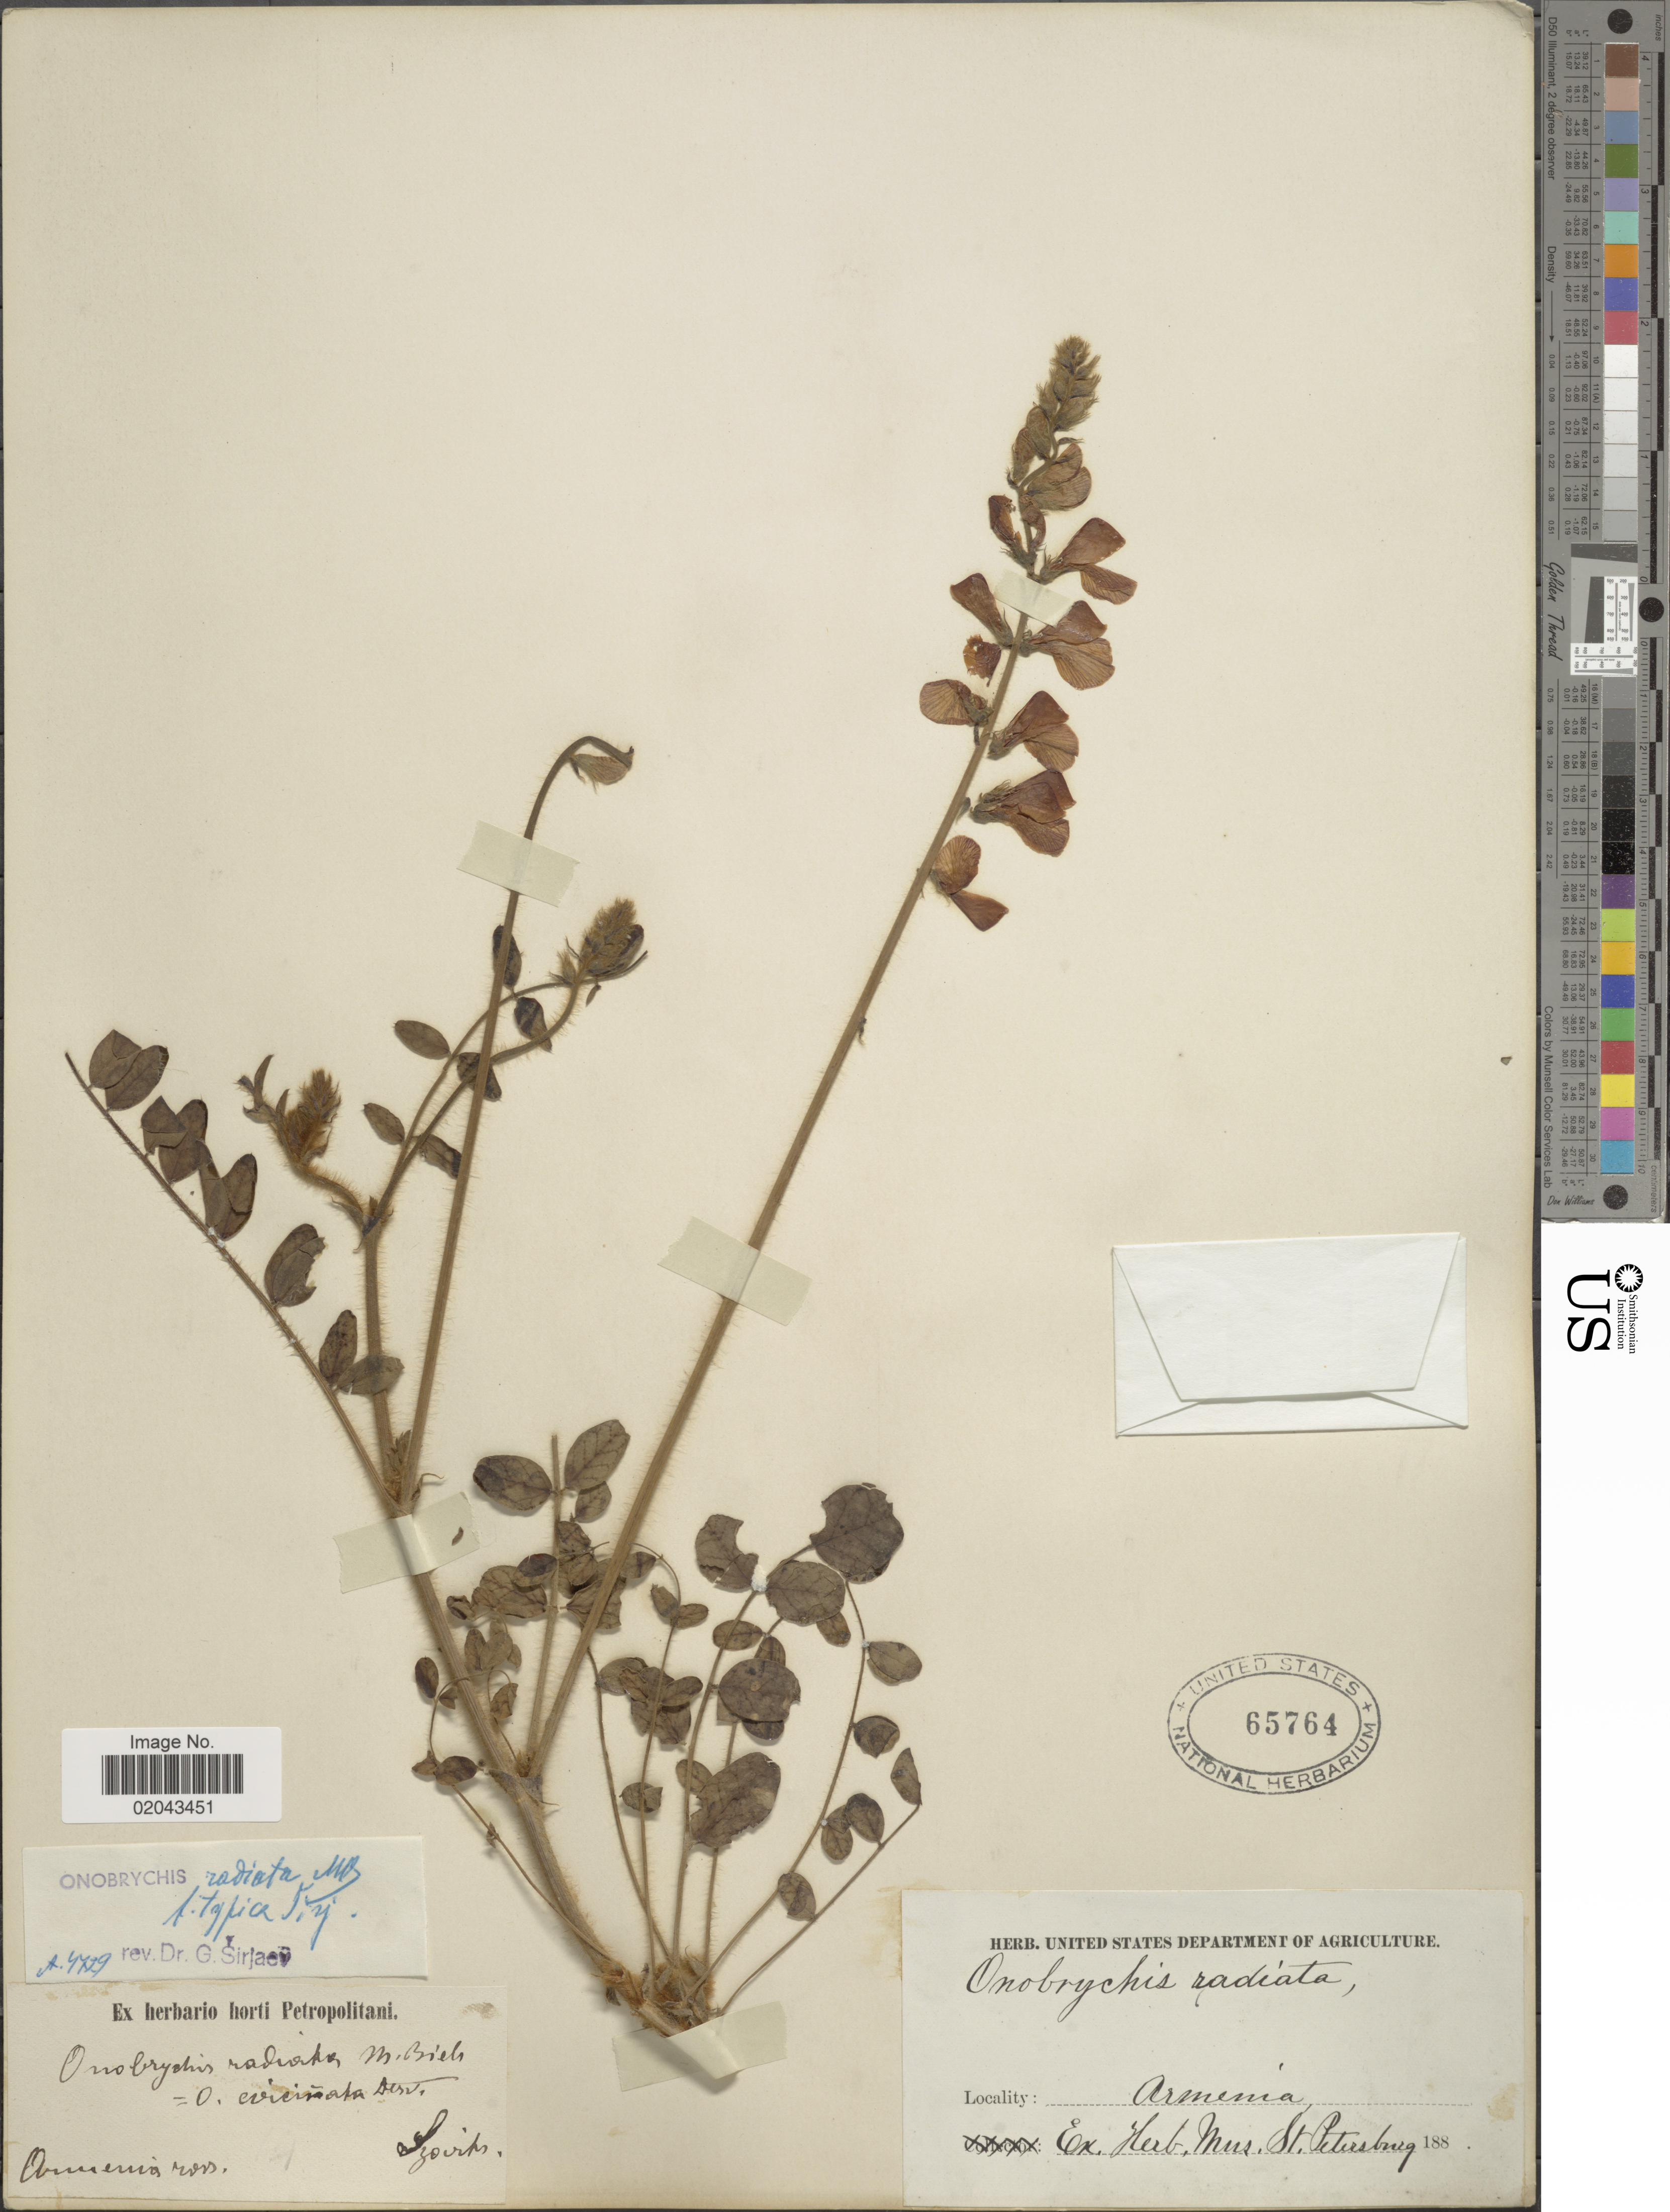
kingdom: Plantae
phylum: Tracheophyta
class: Magnoliopsida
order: Fabales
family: Fabaceae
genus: Onobrychis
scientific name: Onobrychis radiata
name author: (Desf.) M. Bieb.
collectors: Szovits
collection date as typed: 188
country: Armenia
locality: Armenia ross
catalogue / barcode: US 65764